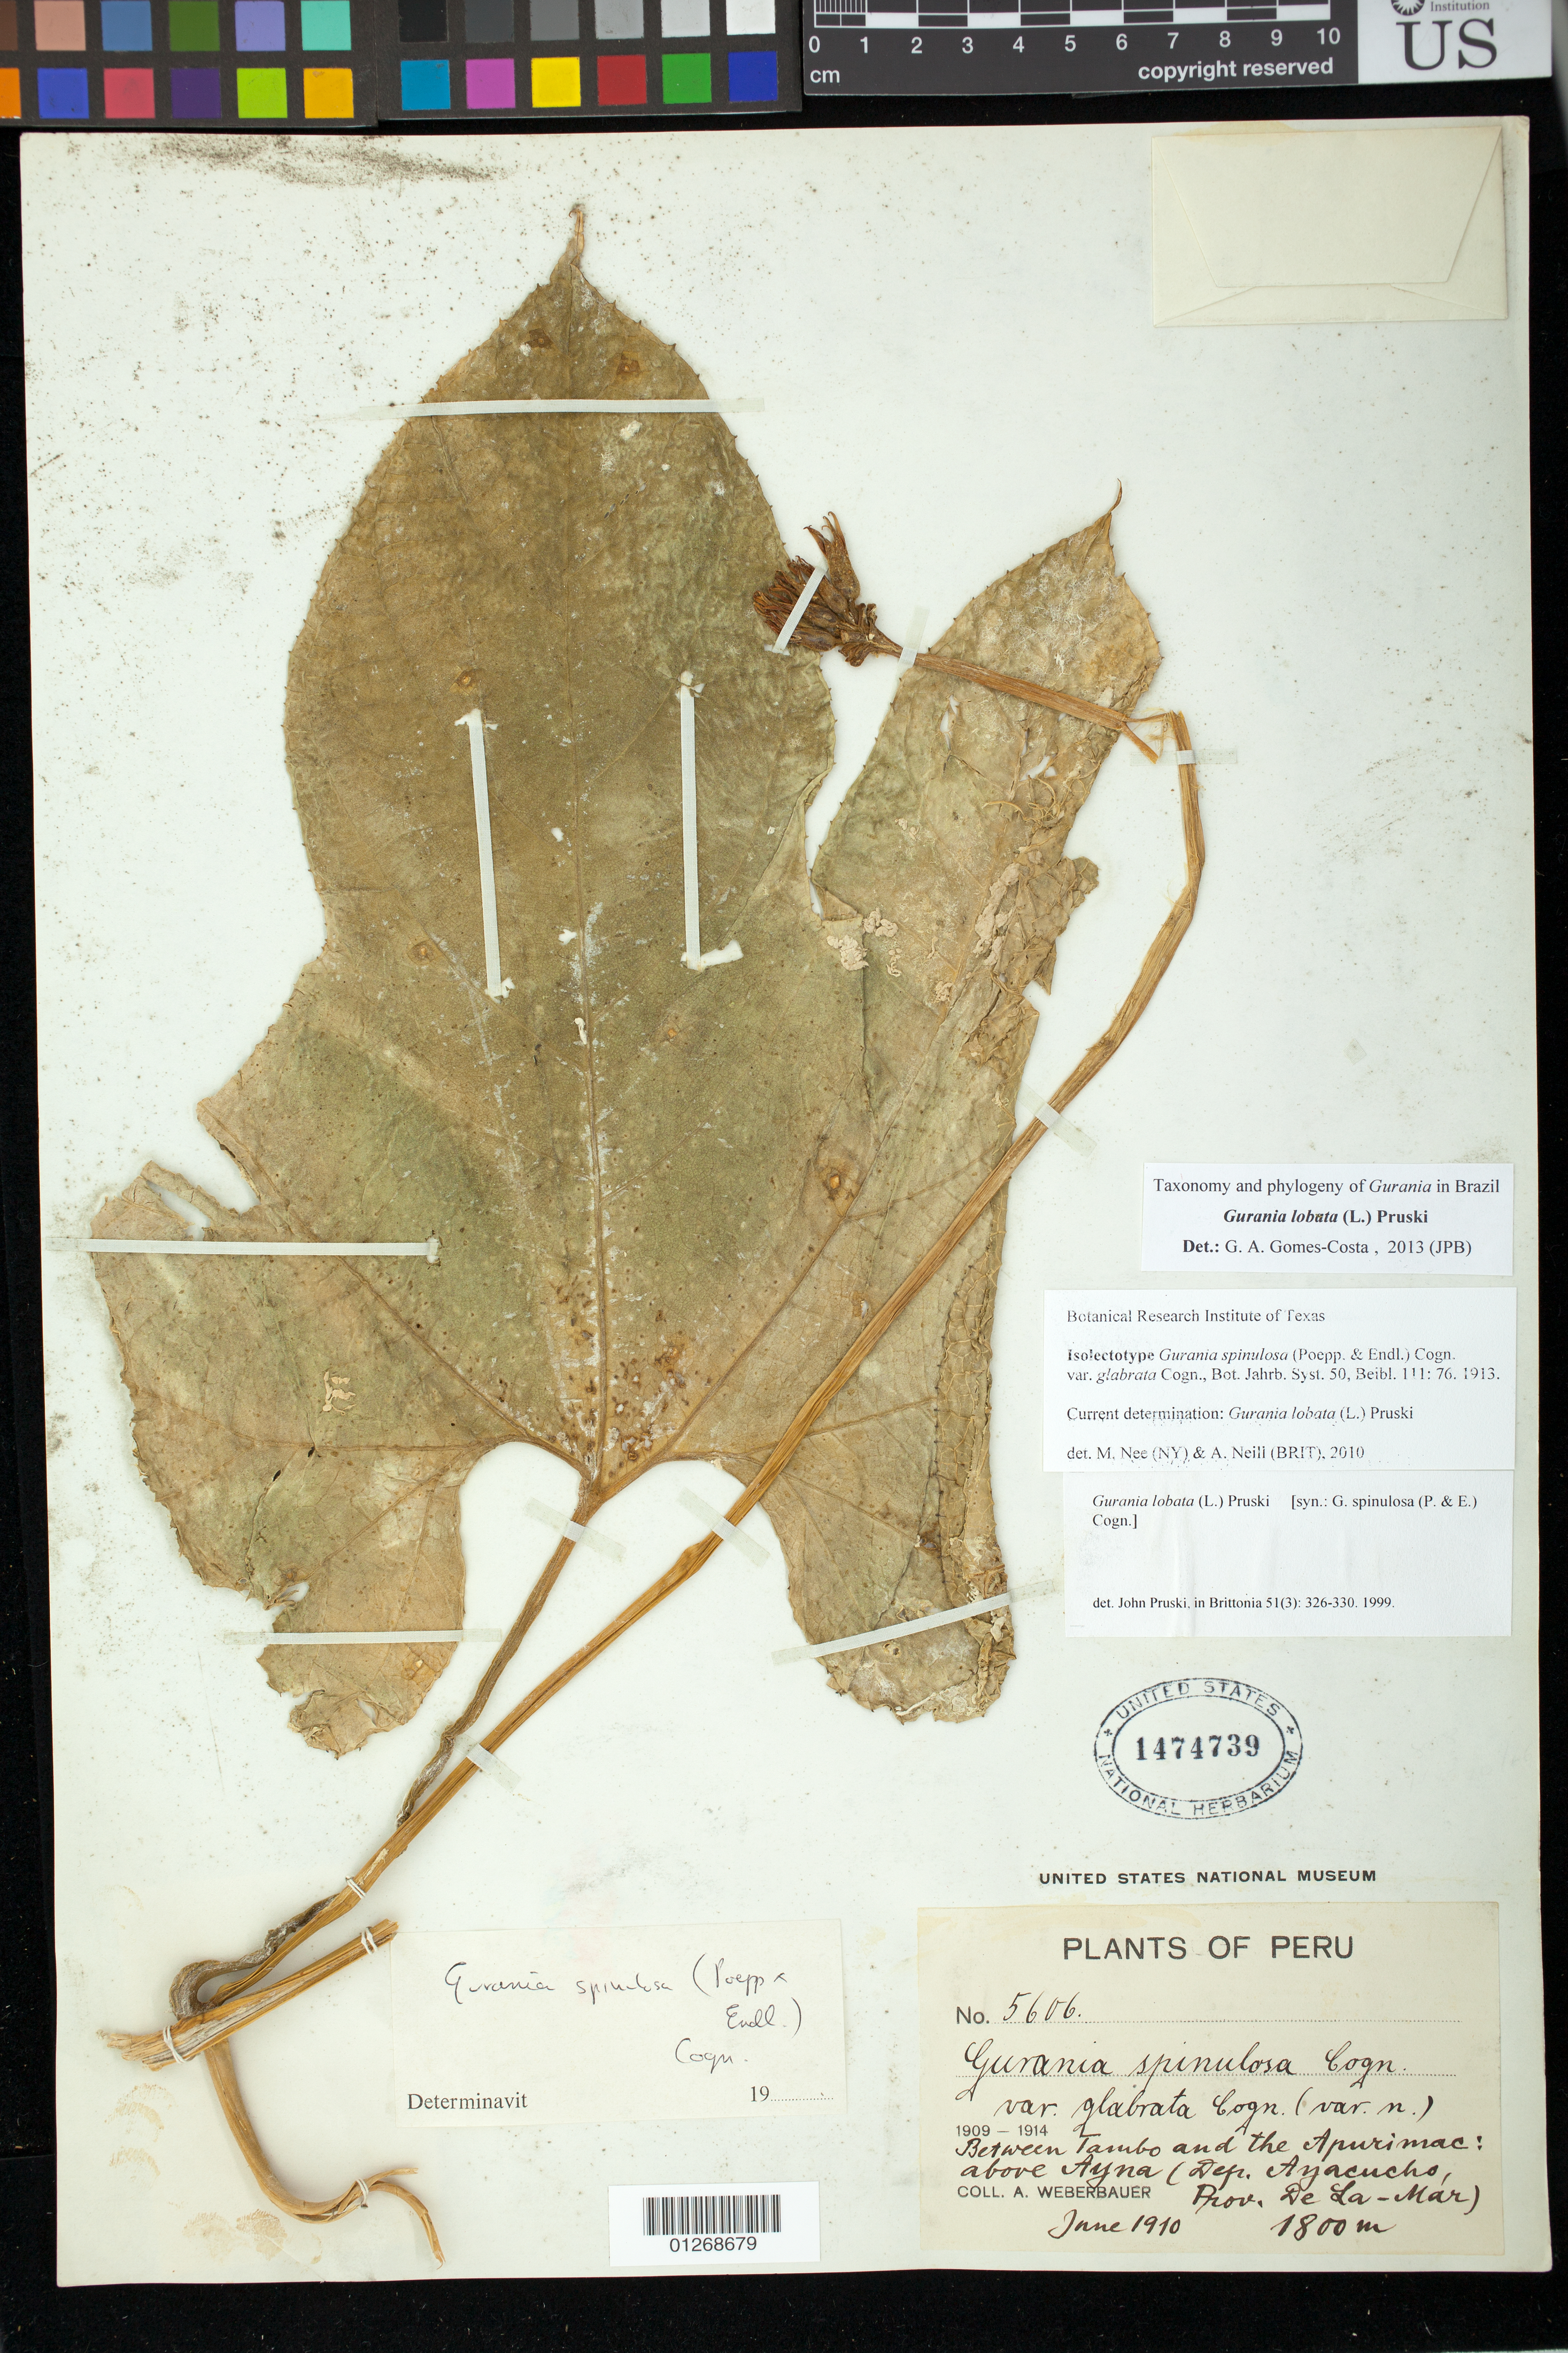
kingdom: Plantae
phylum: Tracheophyta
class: Magnoliopsida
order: Cucurbitales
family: Cucurbitaceae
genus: Gurania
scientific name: Gurania spinulosa var. glabrata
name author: Cogn.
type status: Syntype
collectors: A. Weberbauer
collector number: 5606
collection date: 1910-06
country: Peru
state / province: Ayacucho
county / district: La Mar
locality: Between Tambo and the Apurimac: above Ayna (Dep.Ayacucho, Prov. de La-Mar)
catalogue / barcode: US 1474739